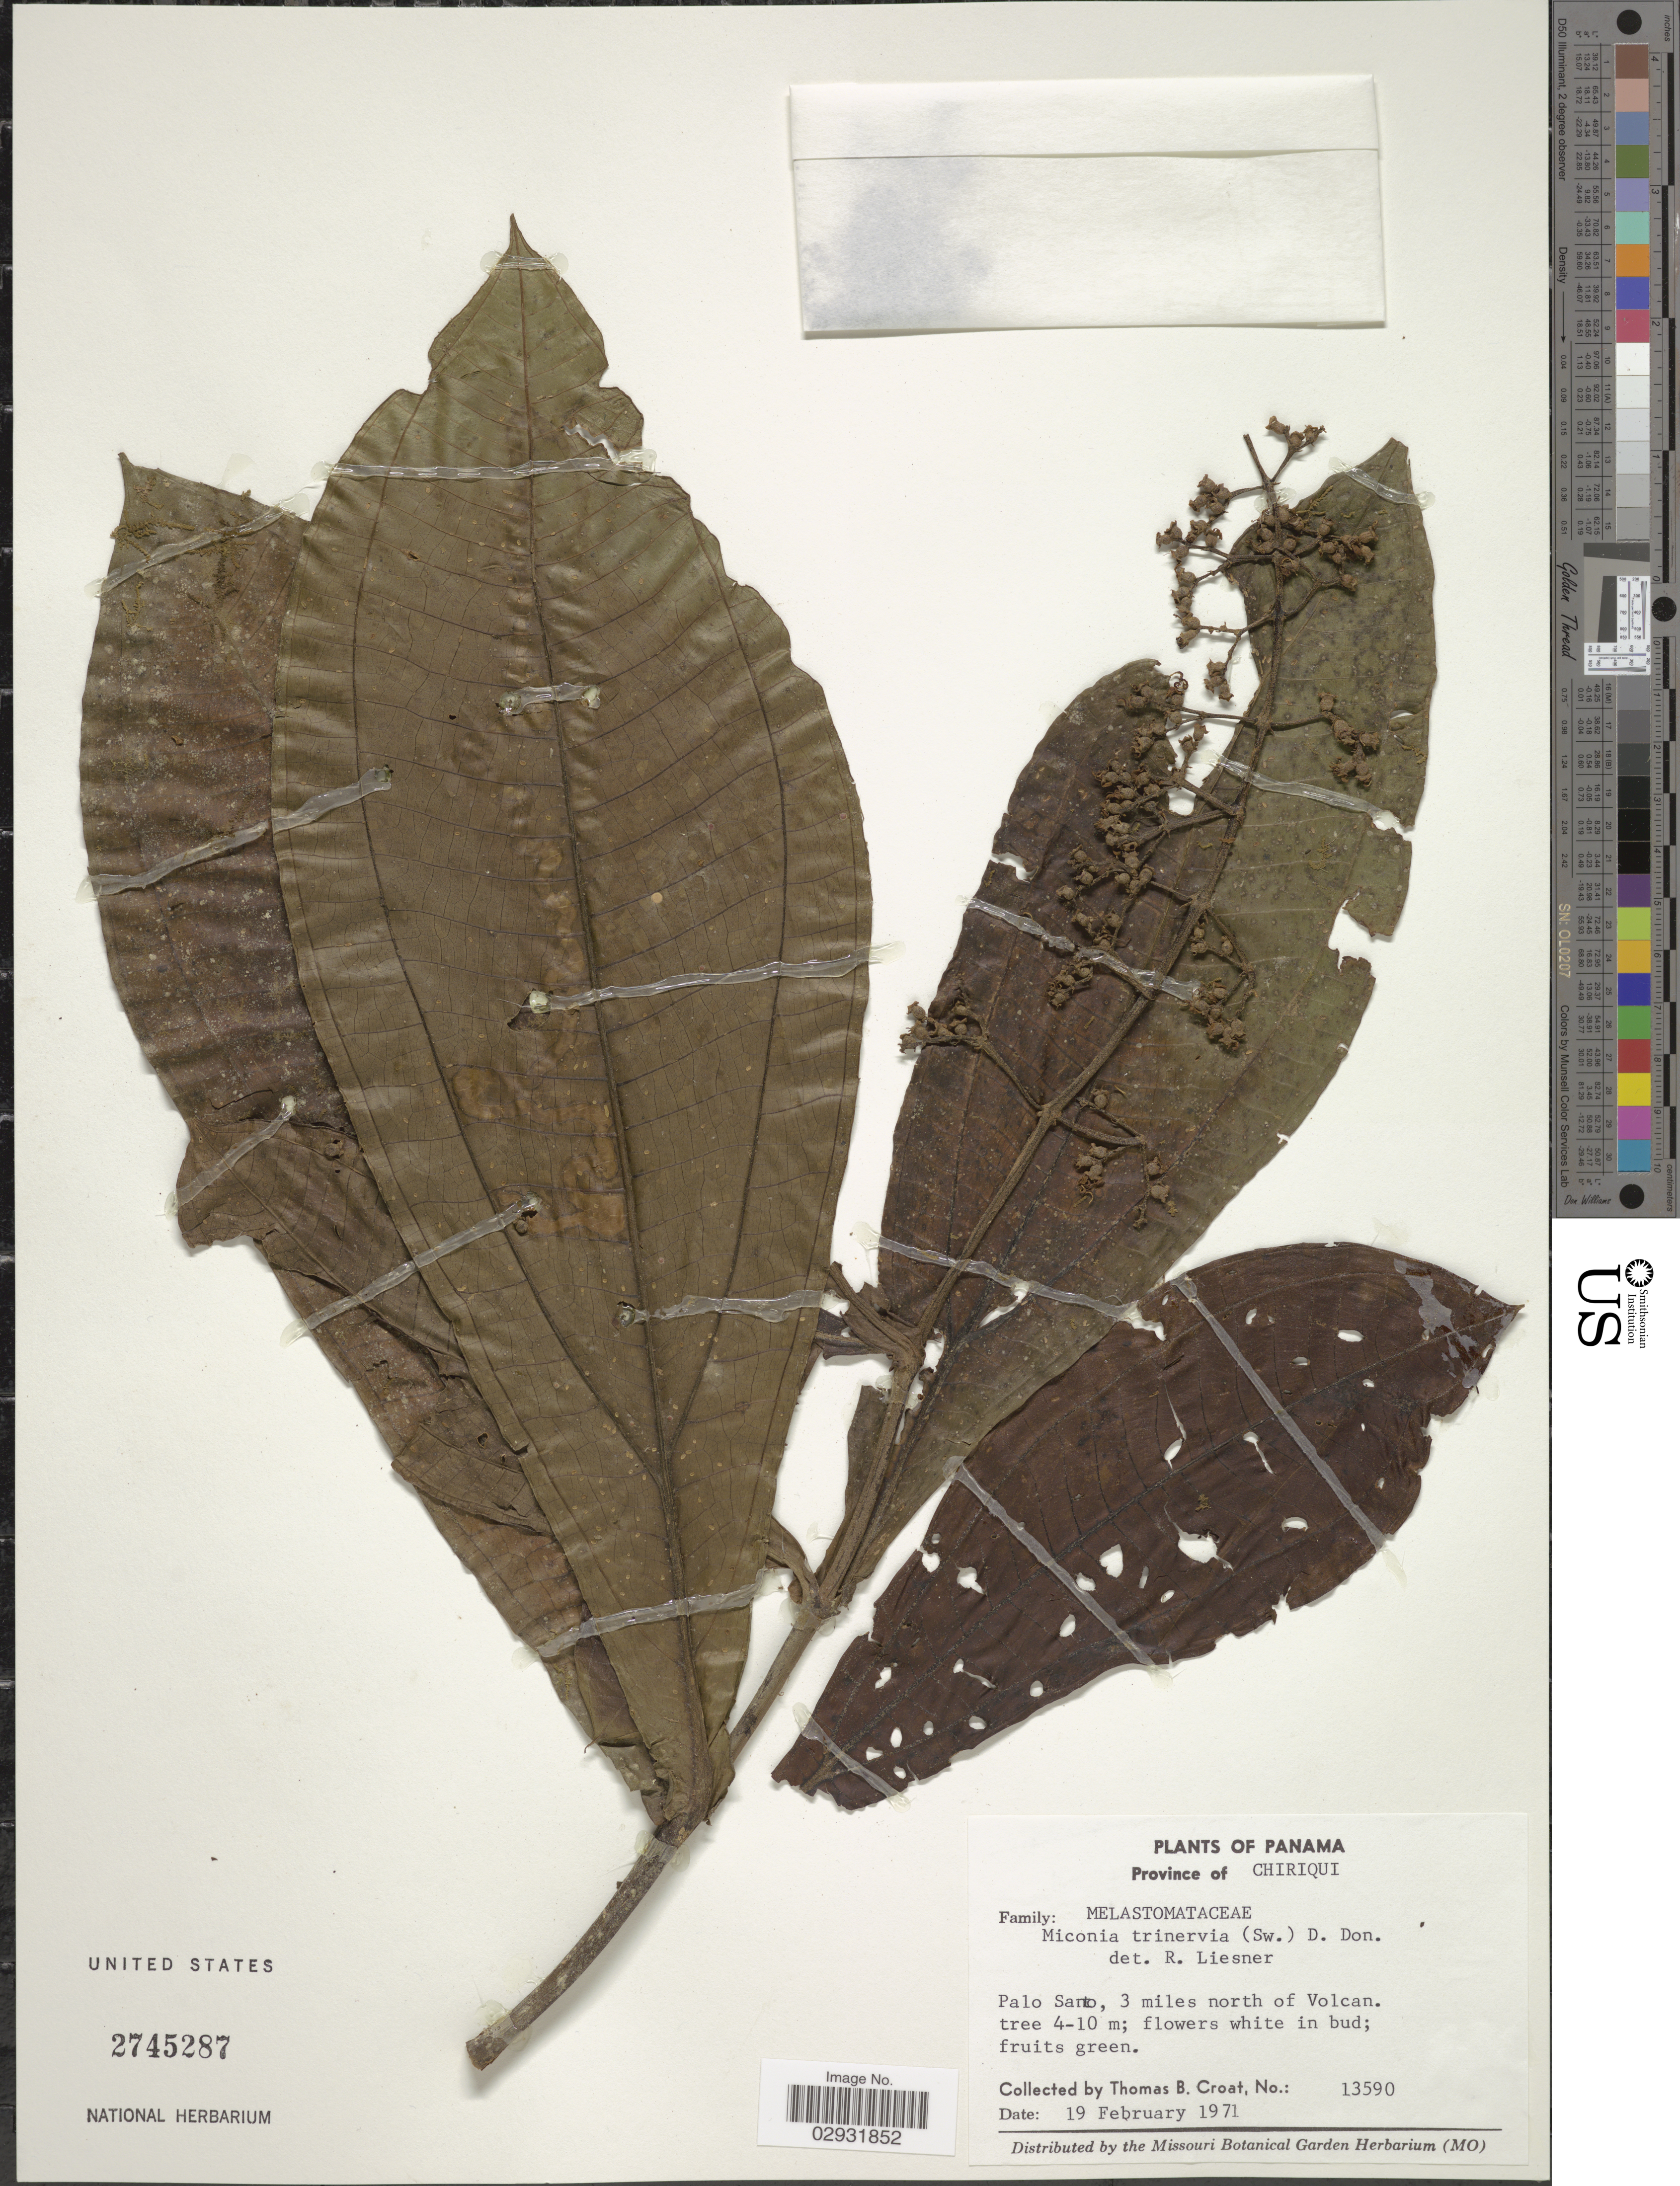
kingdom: Plantae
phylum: Tracheophyta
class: Magnoliopsida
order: Myrtales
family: Melastomataceae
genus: Miconia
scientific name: Miconia appendiculata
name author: Triana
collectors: T. B. Croat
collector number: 13590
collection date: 1971-02-19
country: Panama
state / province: Chiriqui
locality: Province of Chiriqui. Palo Santo, 3 miles north of Volcan.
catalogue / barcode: US 2745287